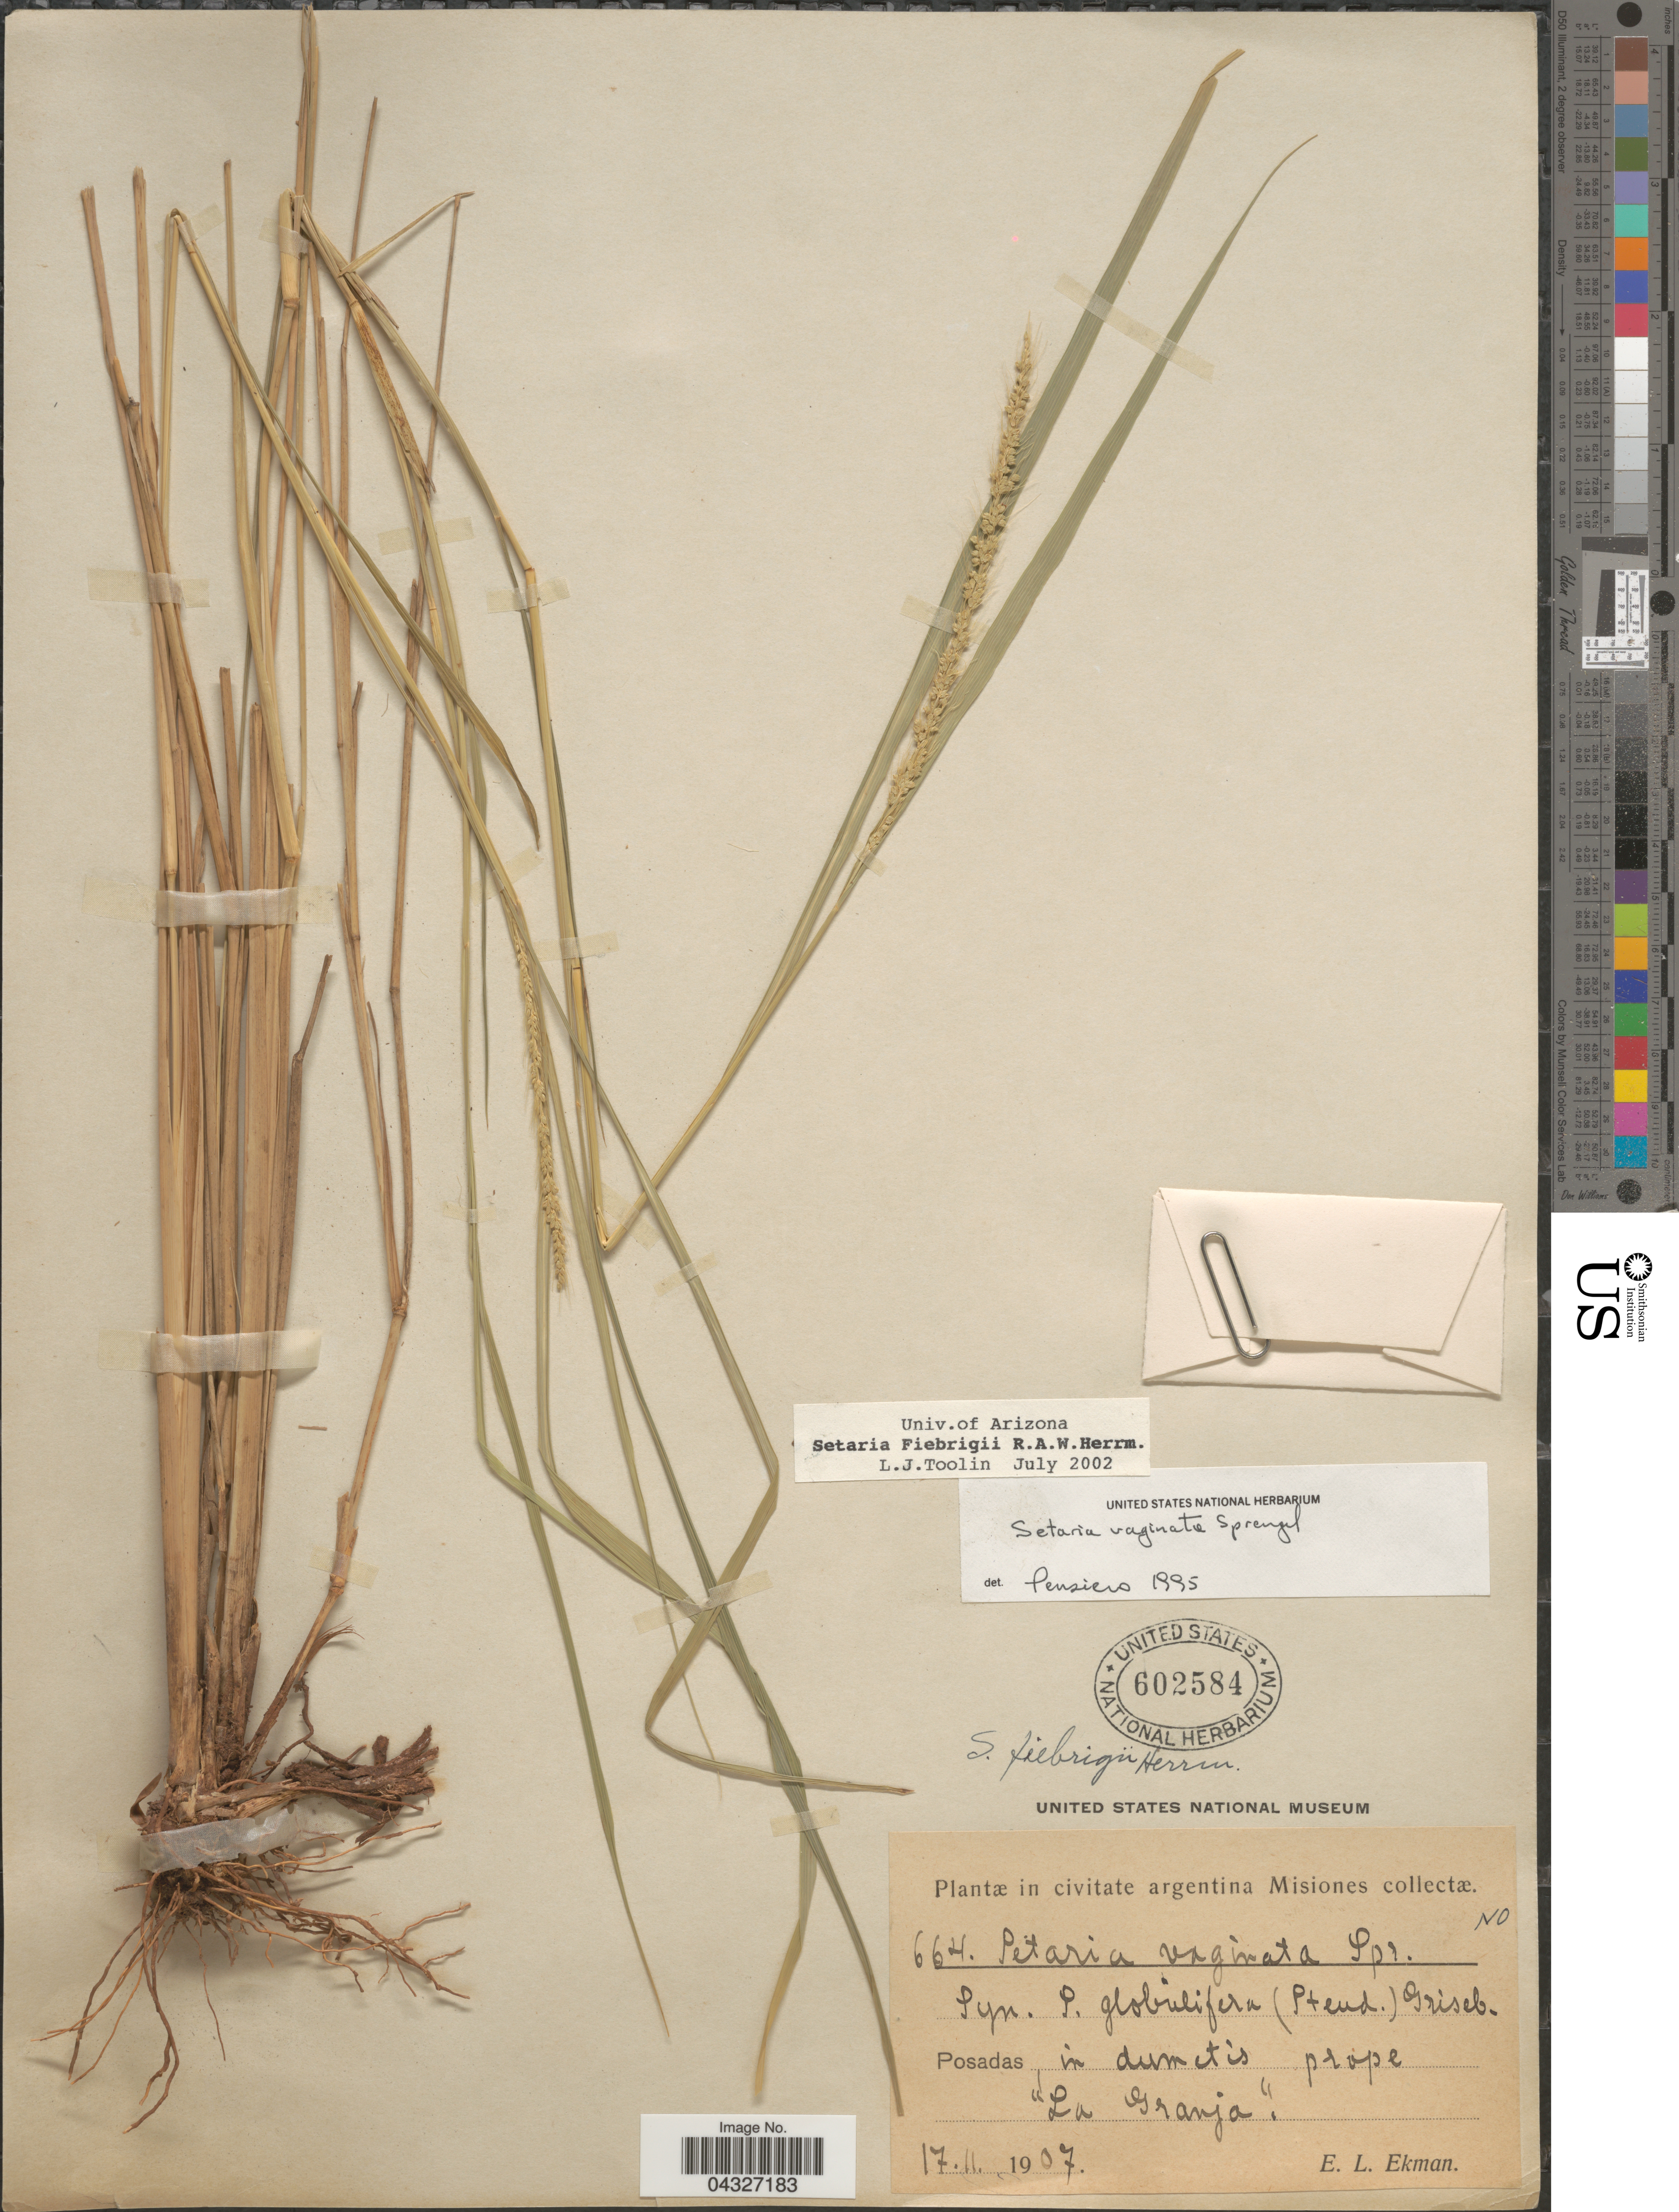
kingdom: Plantae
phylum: Tracheophyta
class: Liliopsida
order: Poales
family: Poaceae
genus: Setaria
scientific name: Setaria fiebrigii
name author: R.A.W. Herrm.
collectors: E. L. Ekman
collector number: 664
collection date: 1907-11-17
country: Argentina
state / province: Misiones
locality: Posadas, in dumetis prope "La Granja".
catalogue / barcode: US 602584